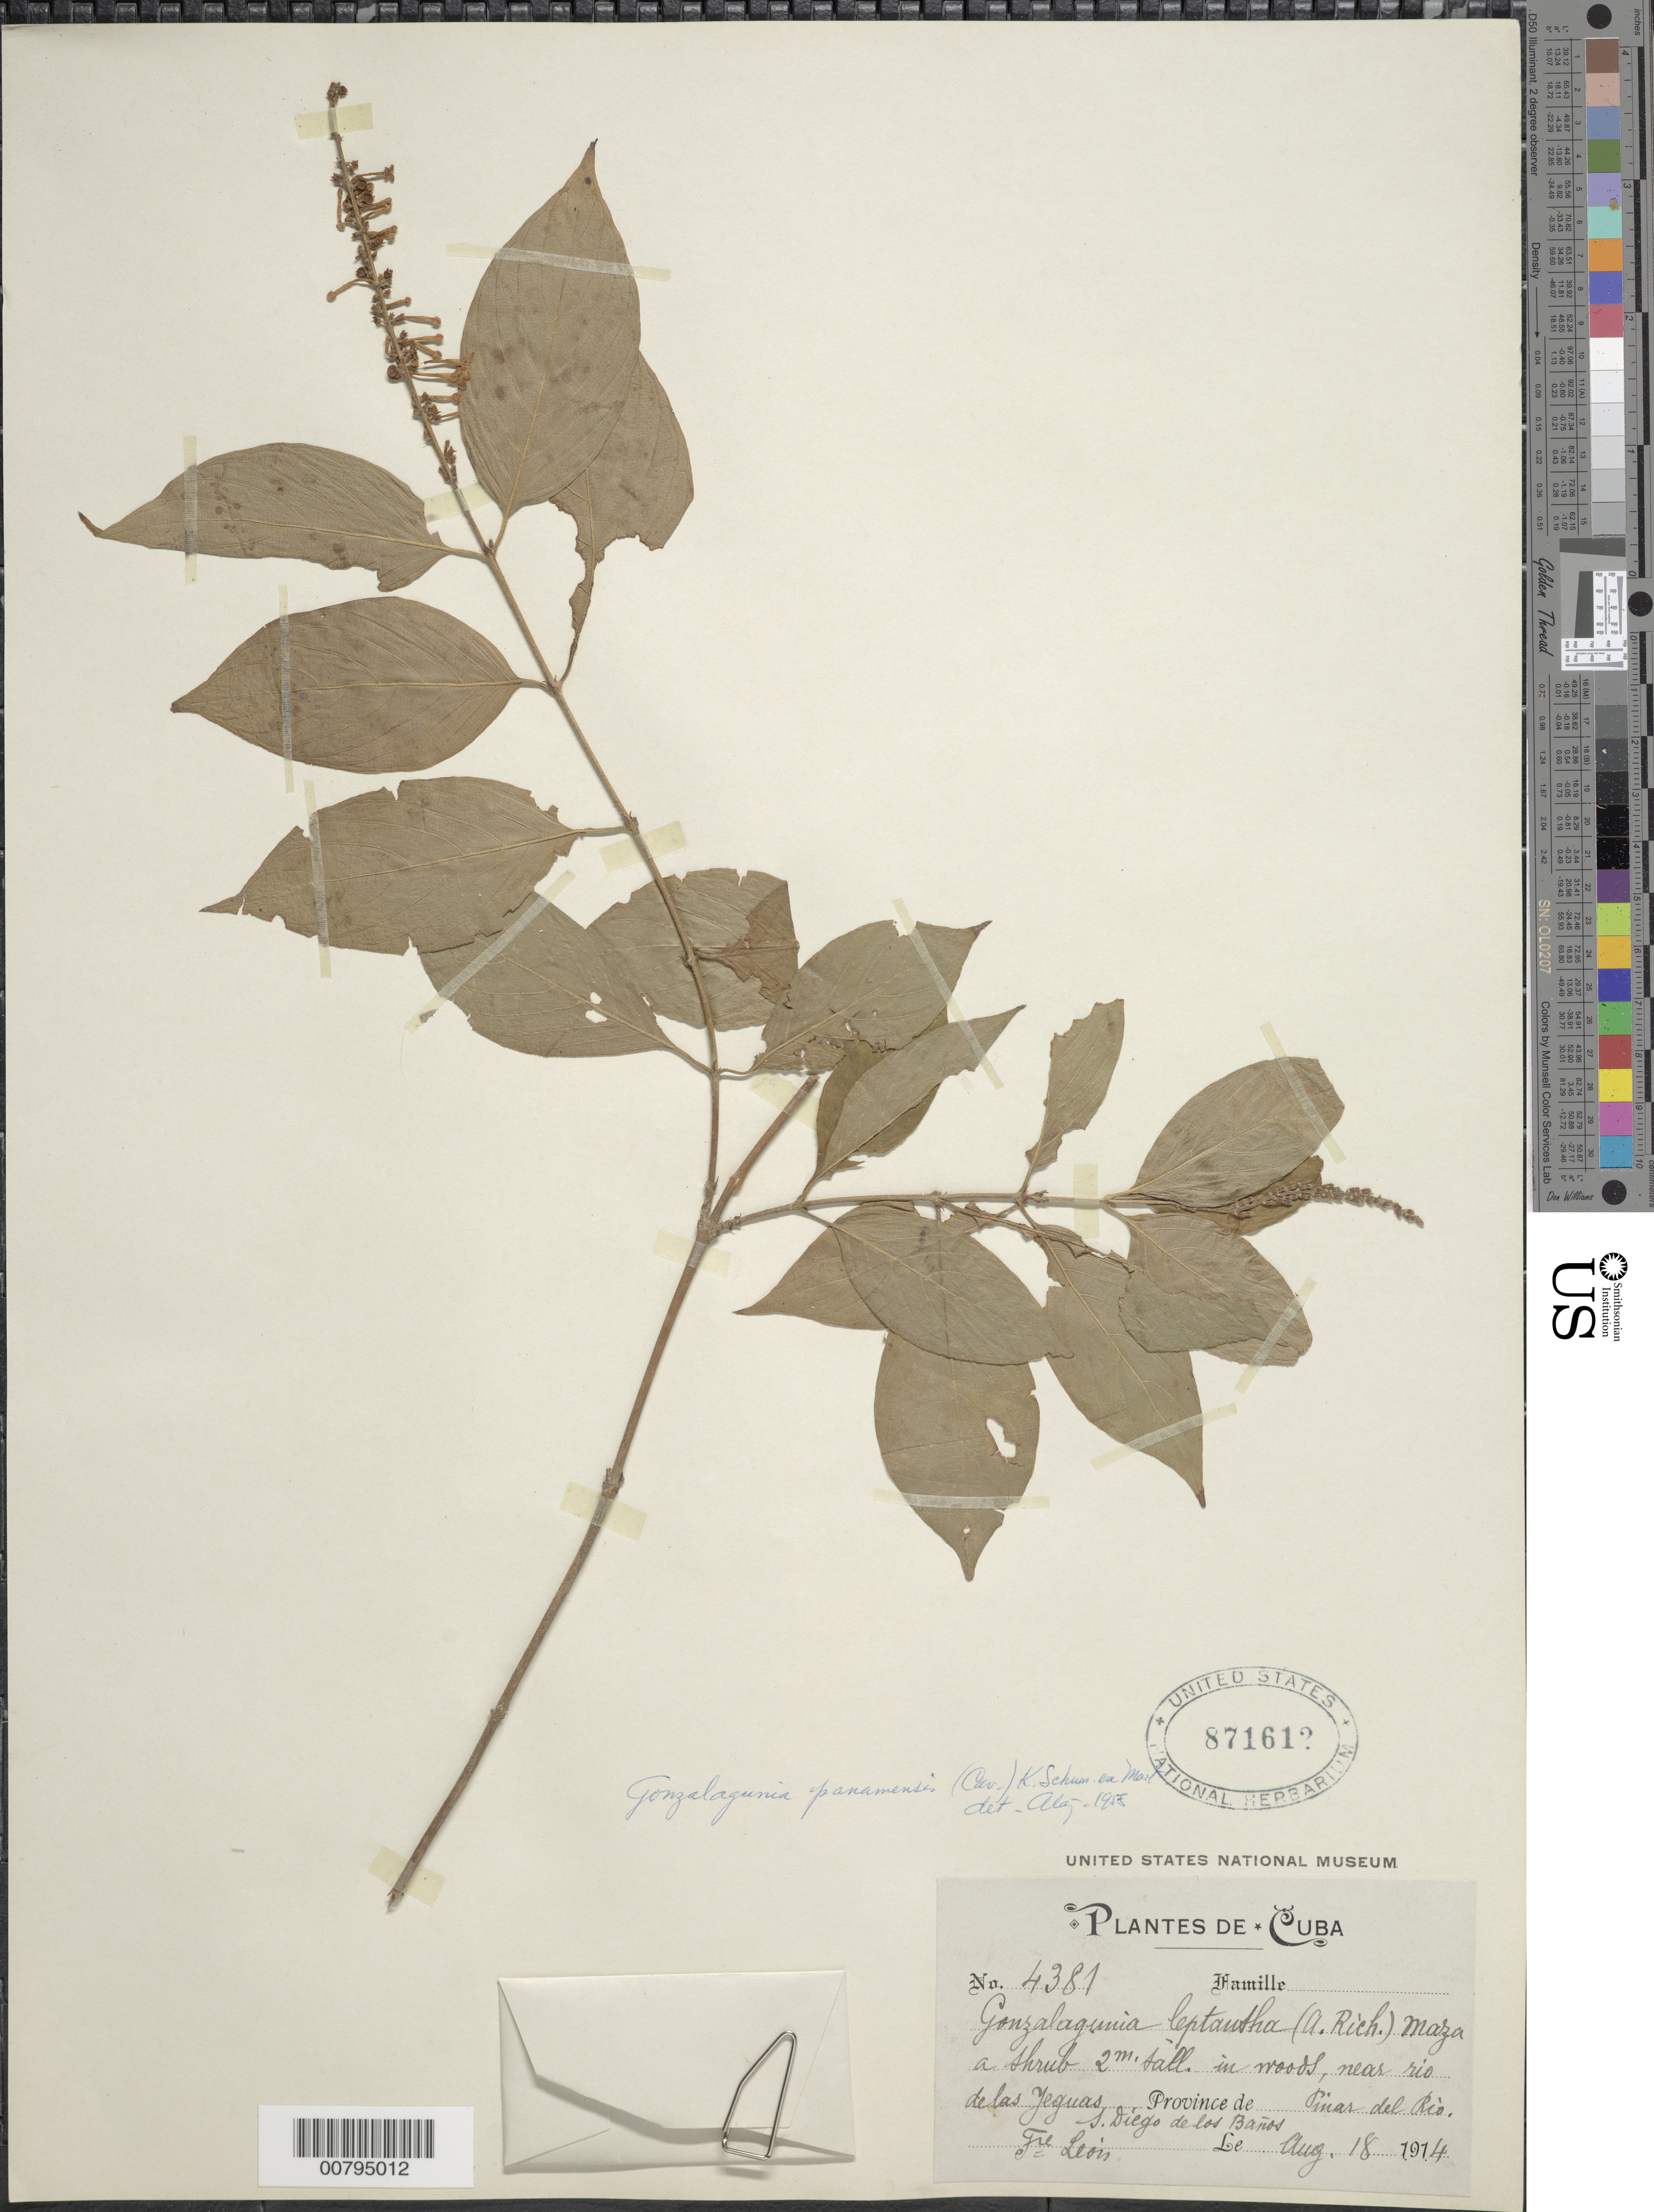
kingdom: Plantae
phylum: Tracheophyta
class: Magnoliopsida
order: Gentianales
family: Rubiaceae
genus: Gonzalagunia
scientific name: Gonzalagunia panamensis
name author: (Cav.) K. Schum.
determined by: Liogier, Alain H.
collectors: Bro. León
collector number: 4381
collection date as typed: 18 Aug 1914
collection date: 1914-08-18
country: Cuba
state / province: Pinar del Río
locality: Near rio delas Jeguas. S. Diego de los Banos.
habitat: In woods near river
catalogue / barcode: US 871612